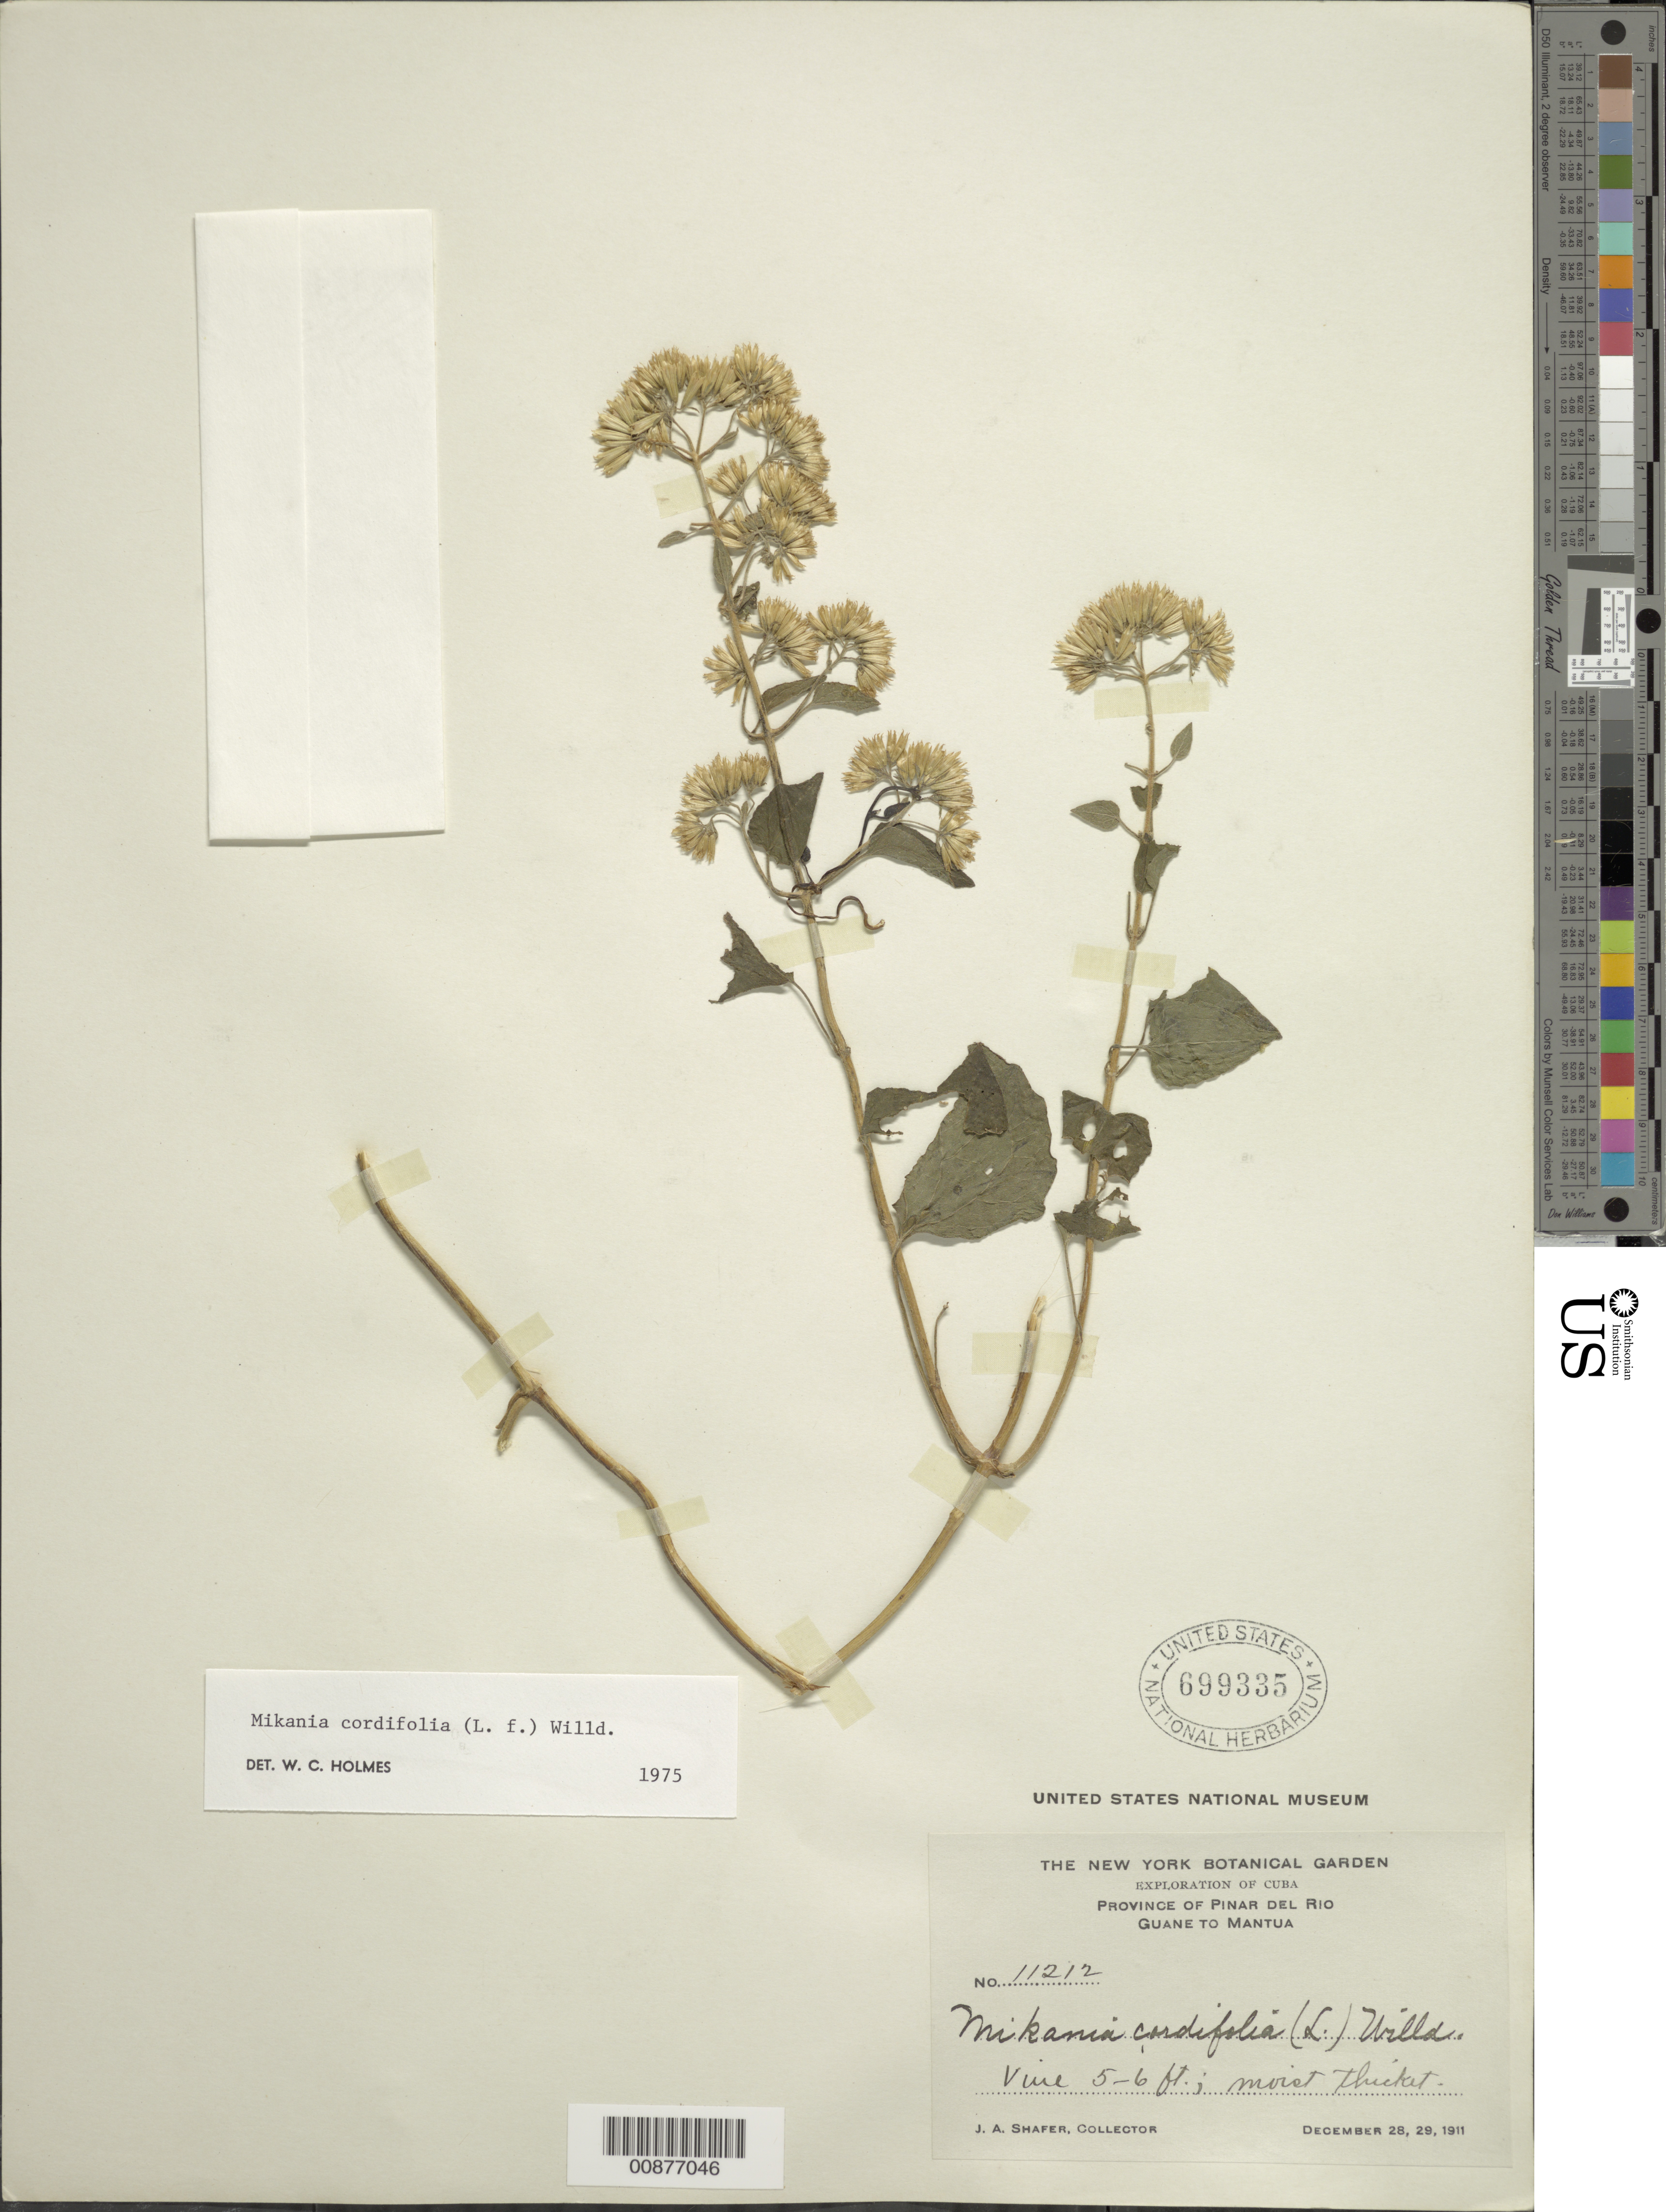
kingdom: Plantae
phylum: Tracheophyta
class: Magnoliopsida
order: Asterales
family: Asteraceae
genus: Mikania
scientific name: Mikania cordifolia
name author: Kunth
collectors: J. A. Shafer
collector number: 11212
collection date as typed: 28 Dec 1911 to 29 Dec 1911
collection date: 1911-12-28/1911-12-29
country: Cuba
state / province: Pinar del Río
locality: Guane to Mantua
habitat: Moist thicket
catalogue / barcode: US 699335